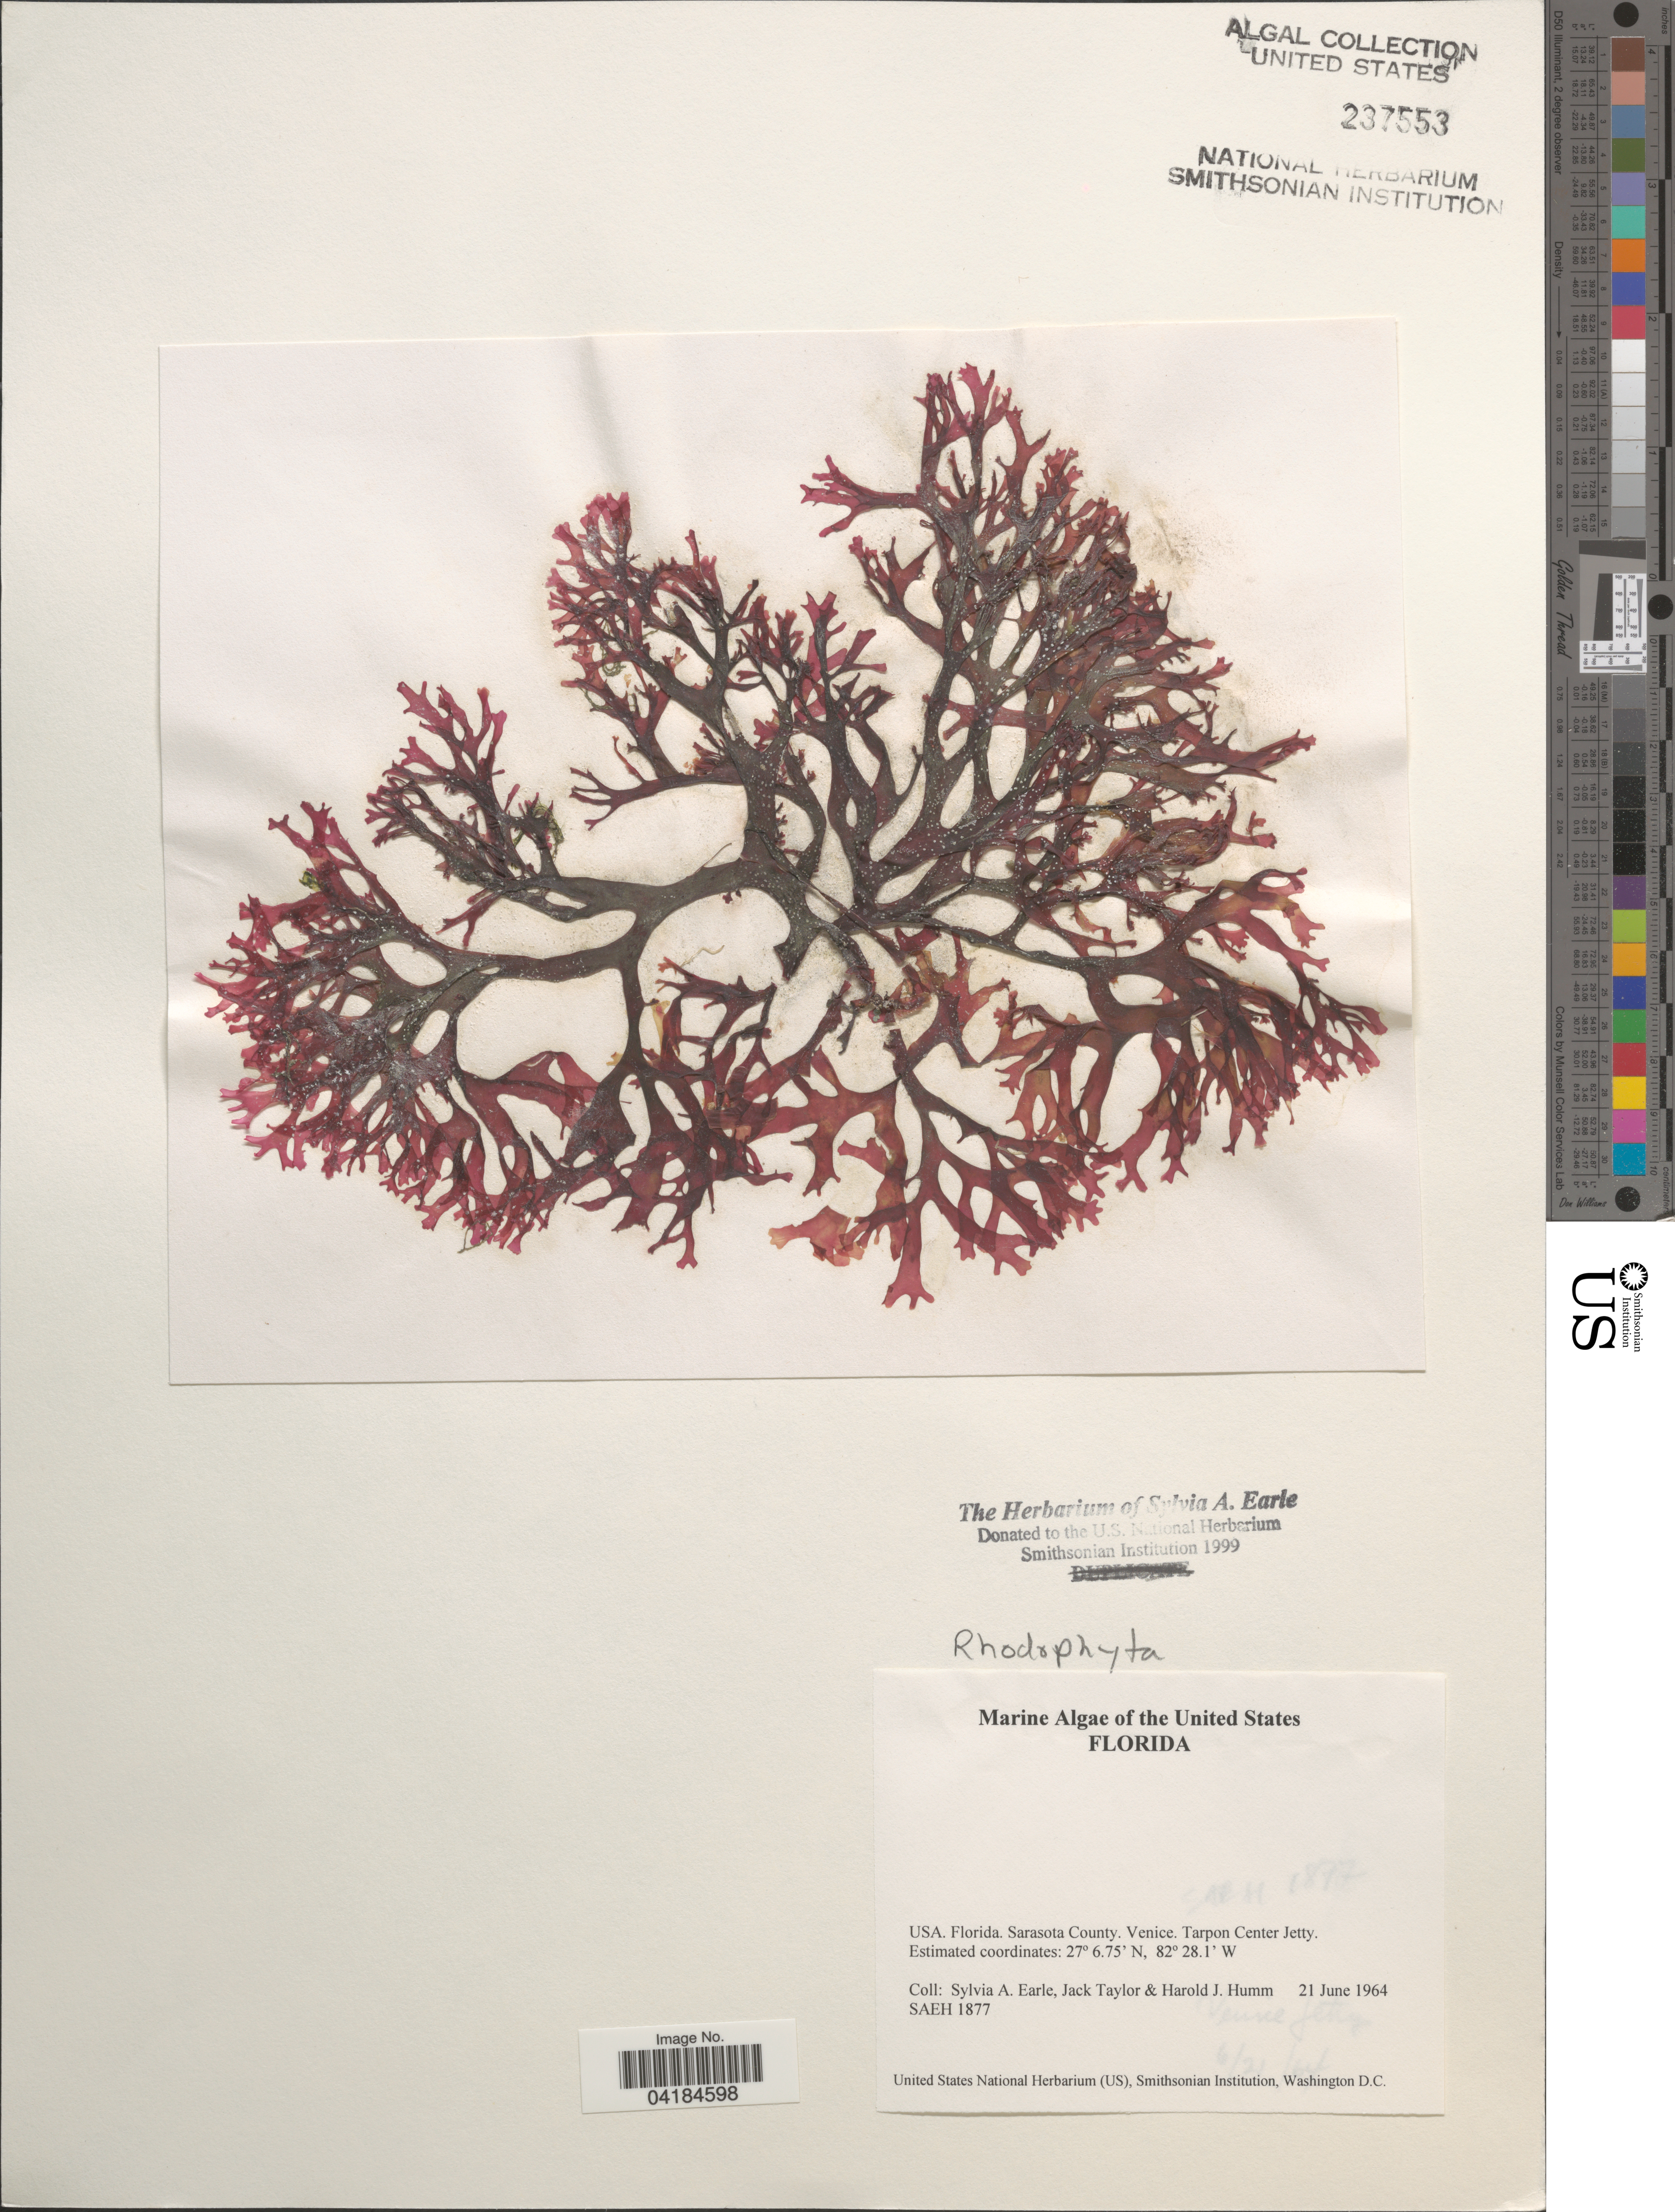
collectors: S. A. Earle, J. Taylor & H. J. Humm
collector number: SAEH1877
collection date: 1964-06-21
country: United States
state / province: Florida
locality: Sarasota County. Venice. Tarpon Center Jetty.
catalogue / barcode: US 237553